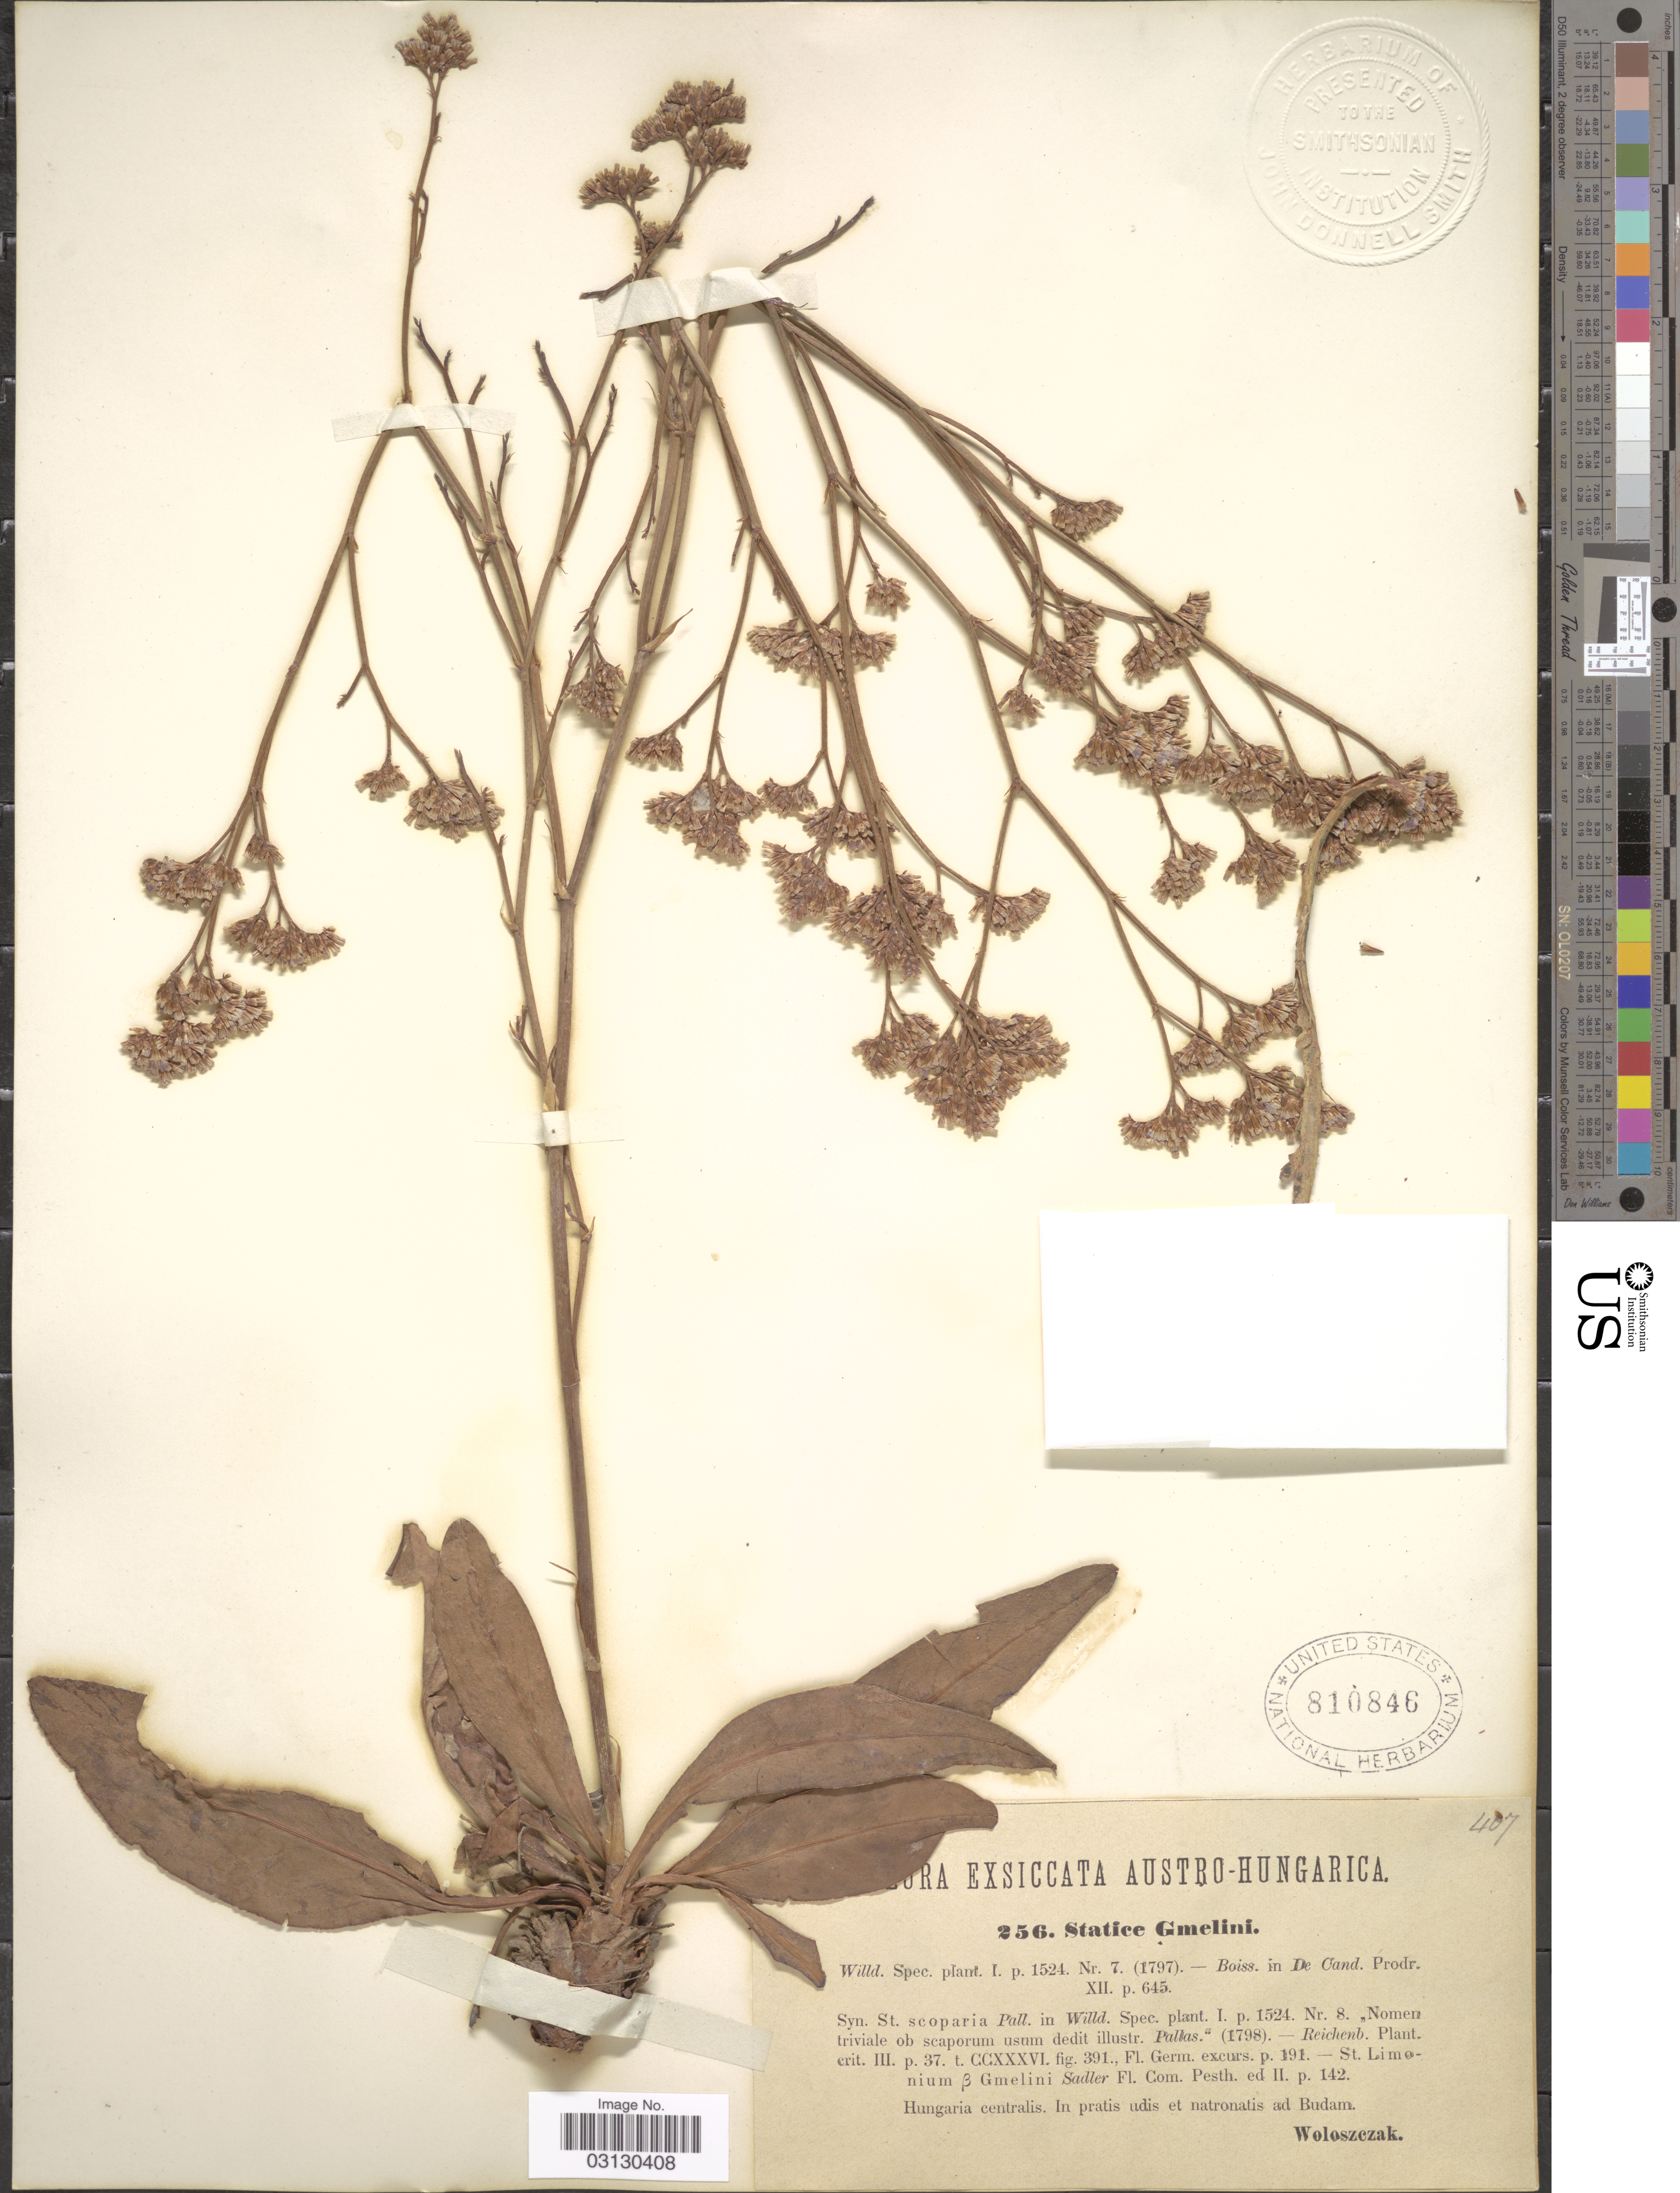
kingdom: Plantae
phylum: Tracheophyta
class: Magnoliopsida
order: Caryophyllales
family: Plumbaginaceae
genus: Limonium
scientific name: Limonium gmelinii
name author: (Willd.) Kuntze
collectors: Woloszczak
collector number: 256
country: Hungary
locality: Austro-Hungarica. Hungaria centralis. In pratis udis et natronatis ad Budam.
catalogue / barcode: US 810846